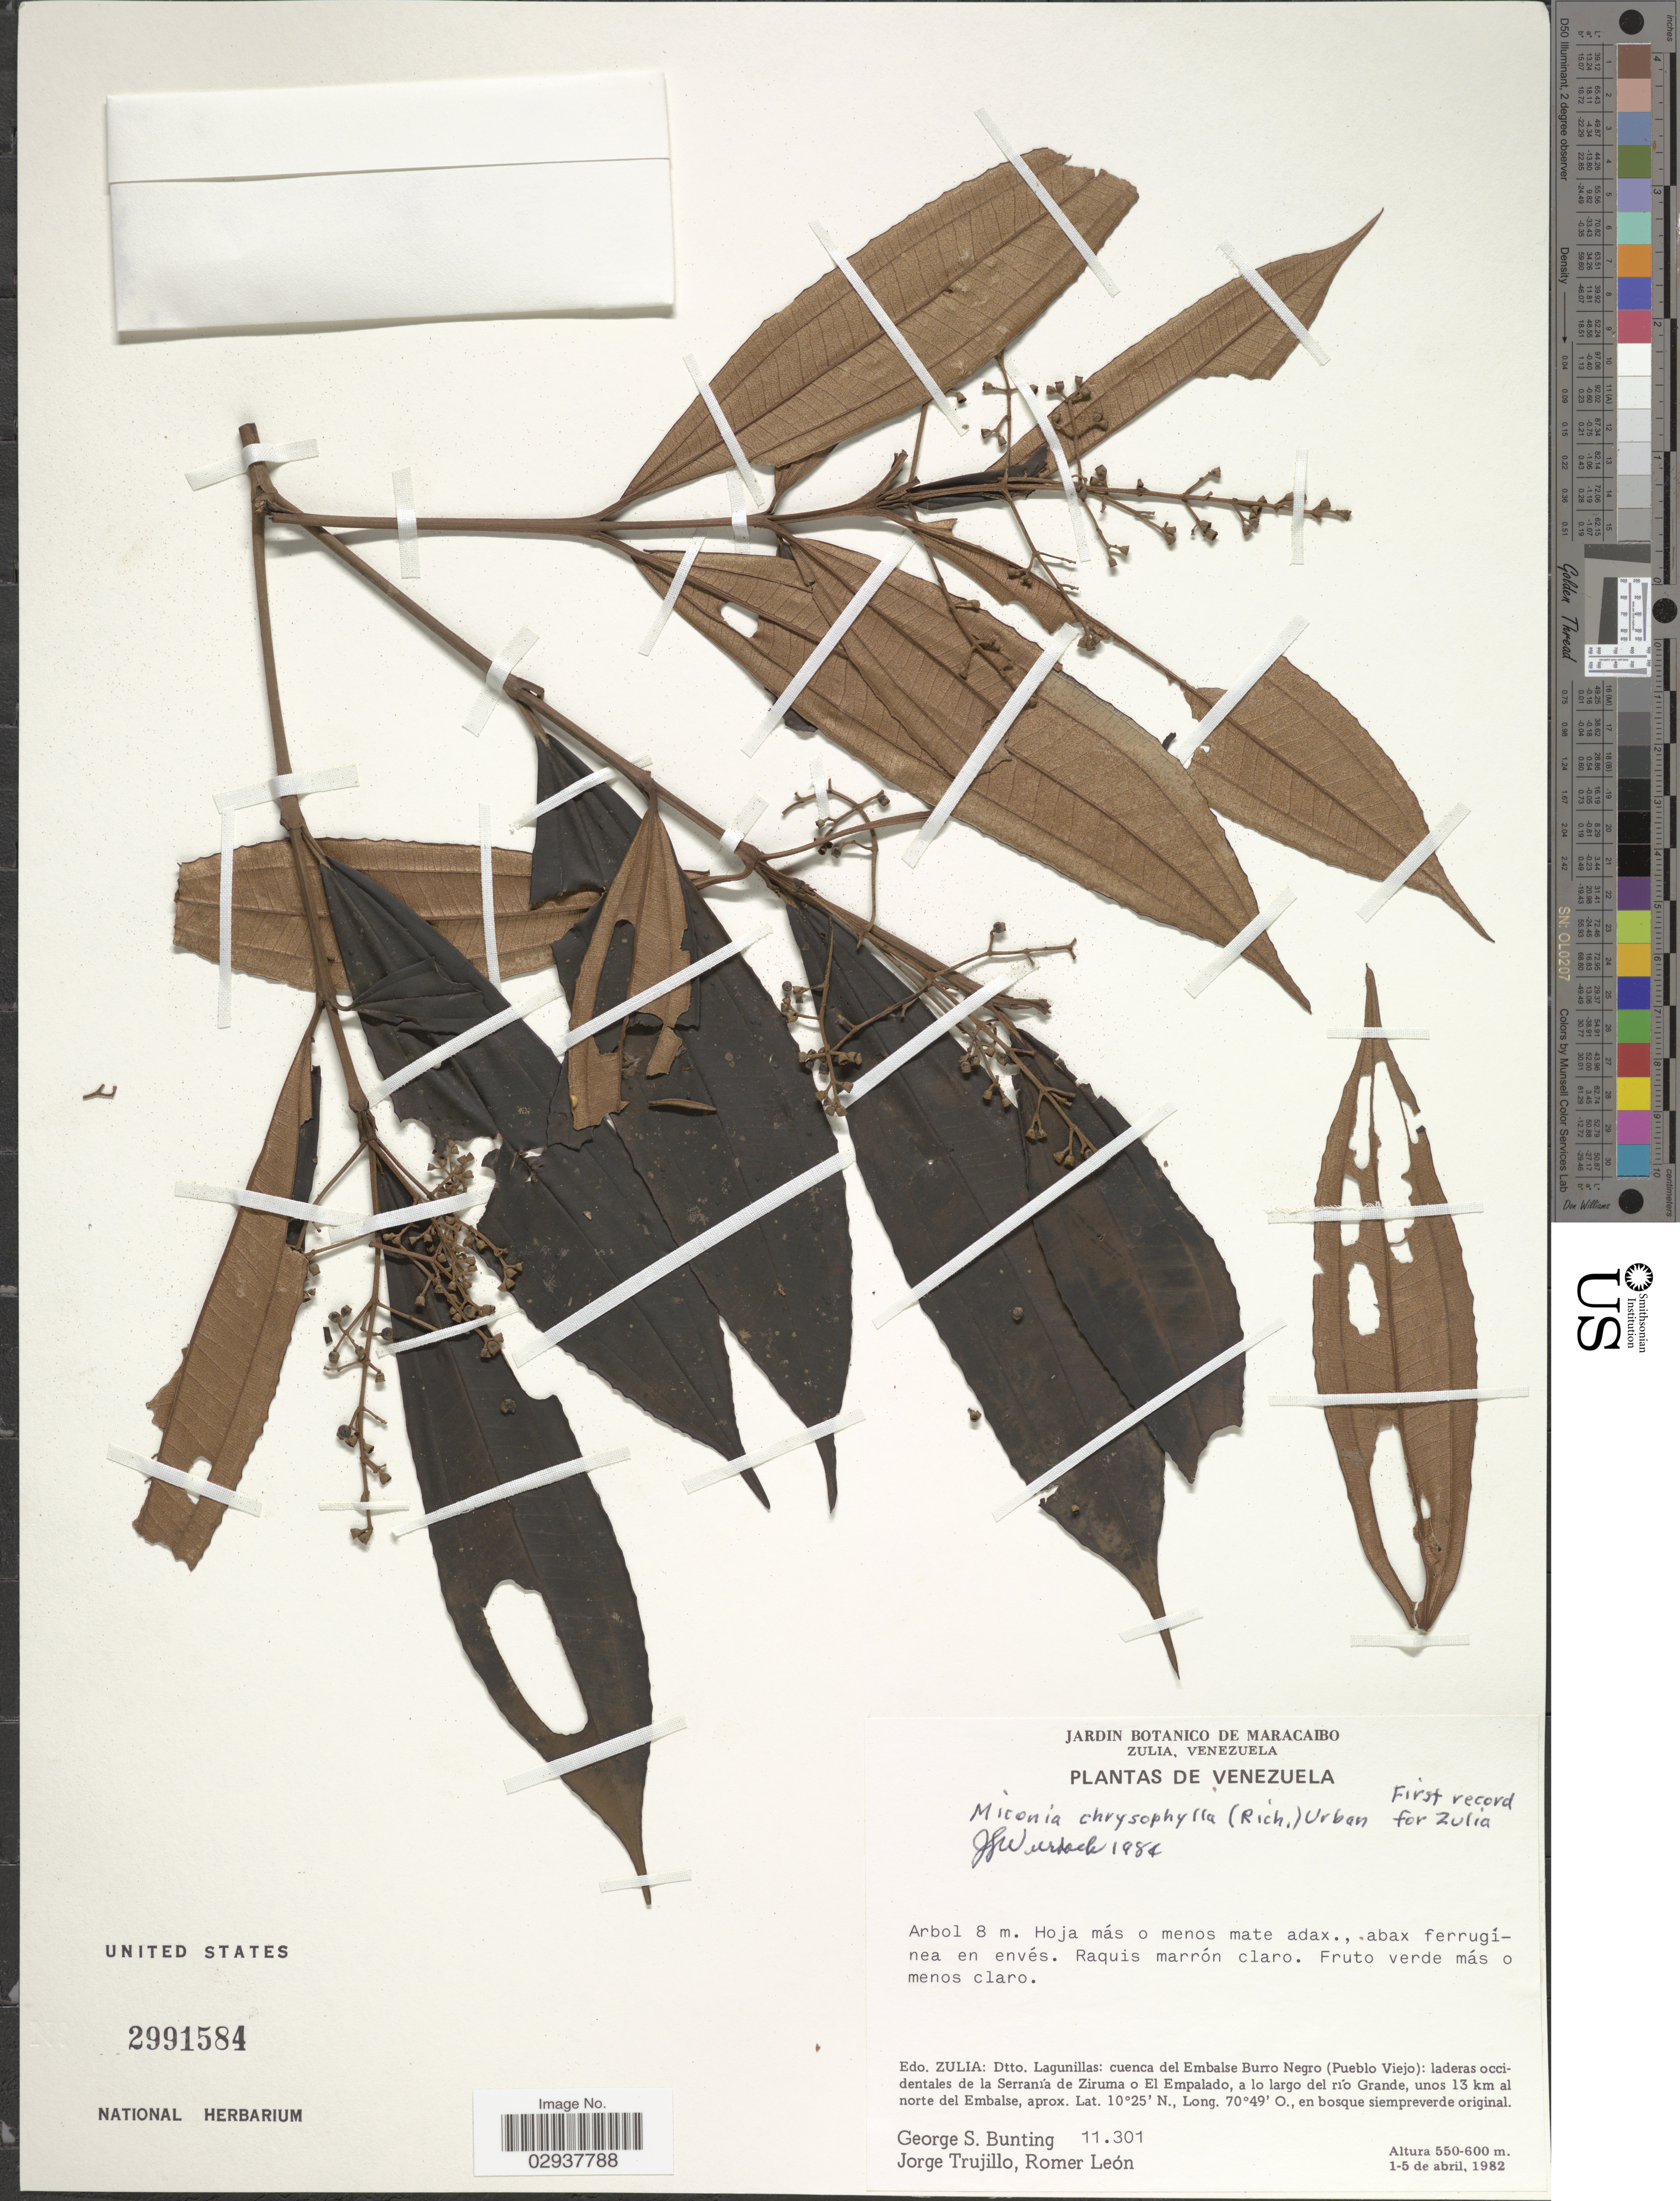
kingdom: Plantae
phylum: Tracheophyta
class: Magnoliopsida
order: Myrtales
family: Melastomataceae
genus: Miconia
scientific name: Miconia chrysophylla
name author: (Rich.) Urb.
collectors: G. S. Bunting, J. Trujillo & R. León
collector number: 11301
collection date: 1982-04-01/1982-04-05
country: Venezuela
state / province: Zulia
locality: Edo. Zulia: Dtto. Lagunillas: cuenca del Embalse Burro Negro (Pueblo Viejo): laderas occidentales de la Serranía de Ziruma o El Empalado, a lo largo del río Grande, unos 13 km al norte del Embalse, en bosque siempreverde original.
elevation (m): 550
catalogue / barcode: US 2991584